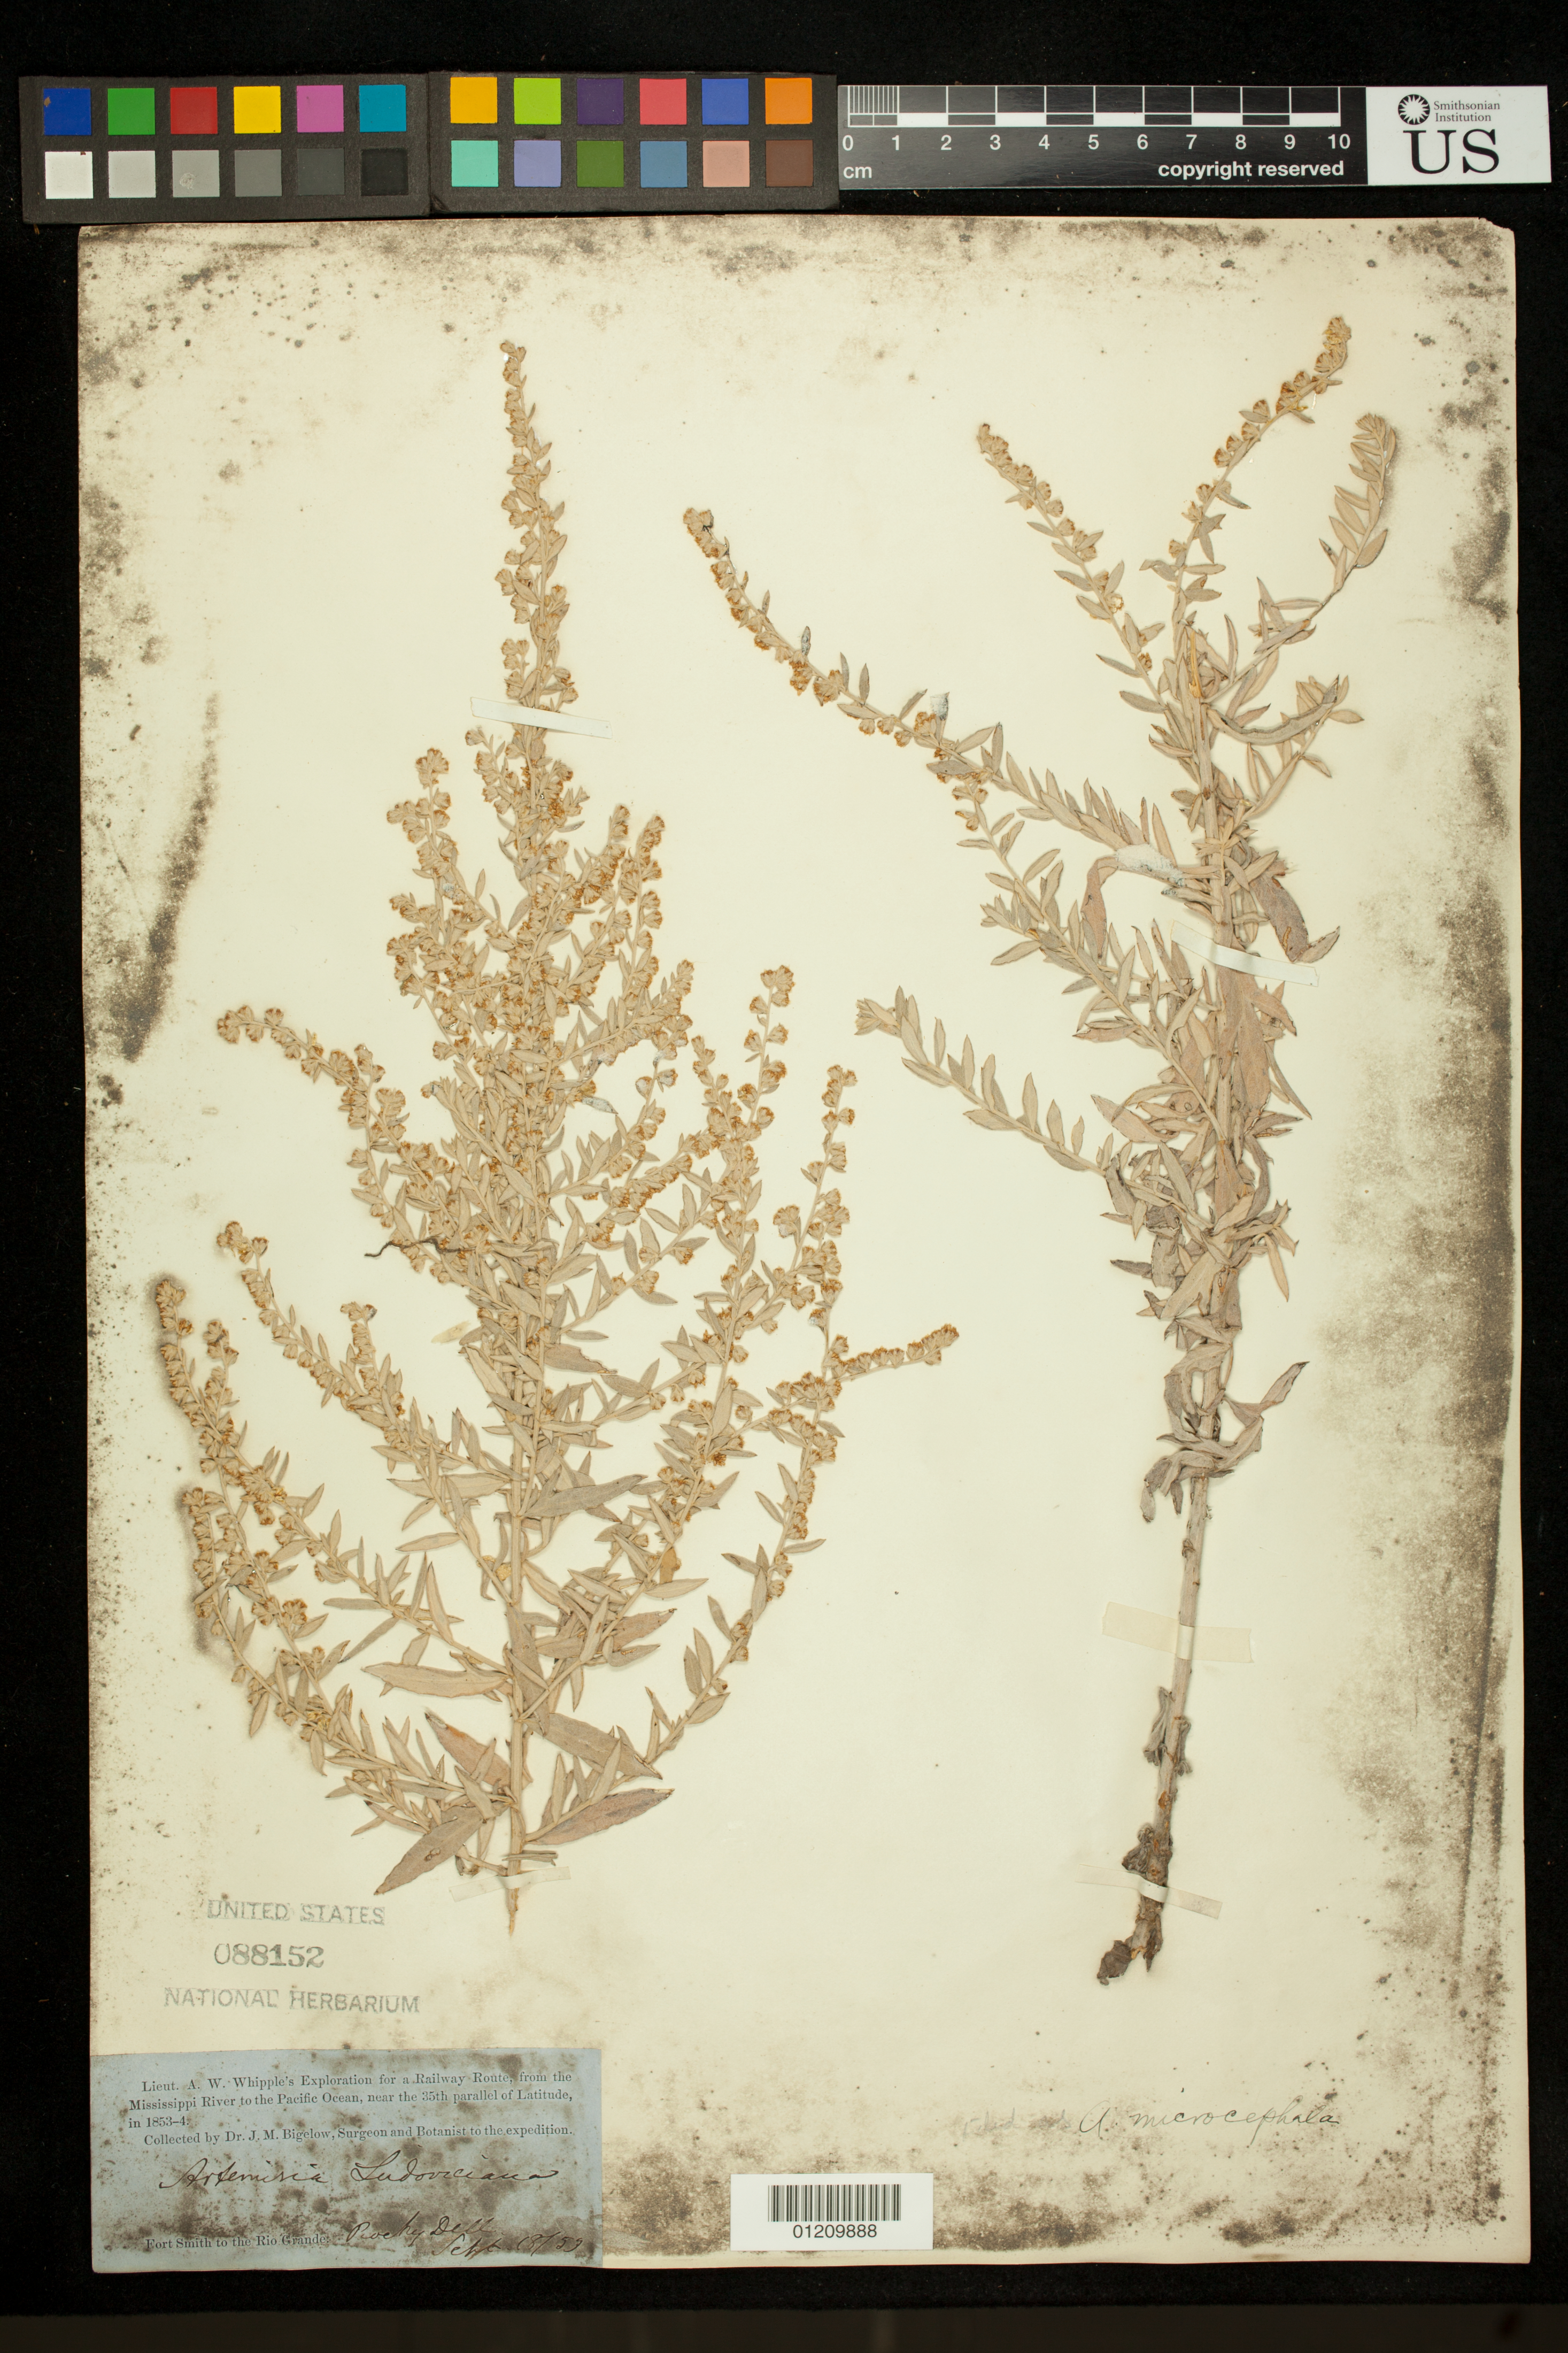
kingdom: Plantae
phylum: Tracheophyta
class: Magnoliopsida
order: Asterales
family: Asteraceae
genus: Artemisia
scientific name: Artemisia microcephala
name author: Wooton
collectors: J. M. Bigelow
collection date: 1853-09-18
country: United States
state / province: Texas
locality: Fort Smith to the Rio Grande. Rocky Dell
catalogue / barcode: US 88152